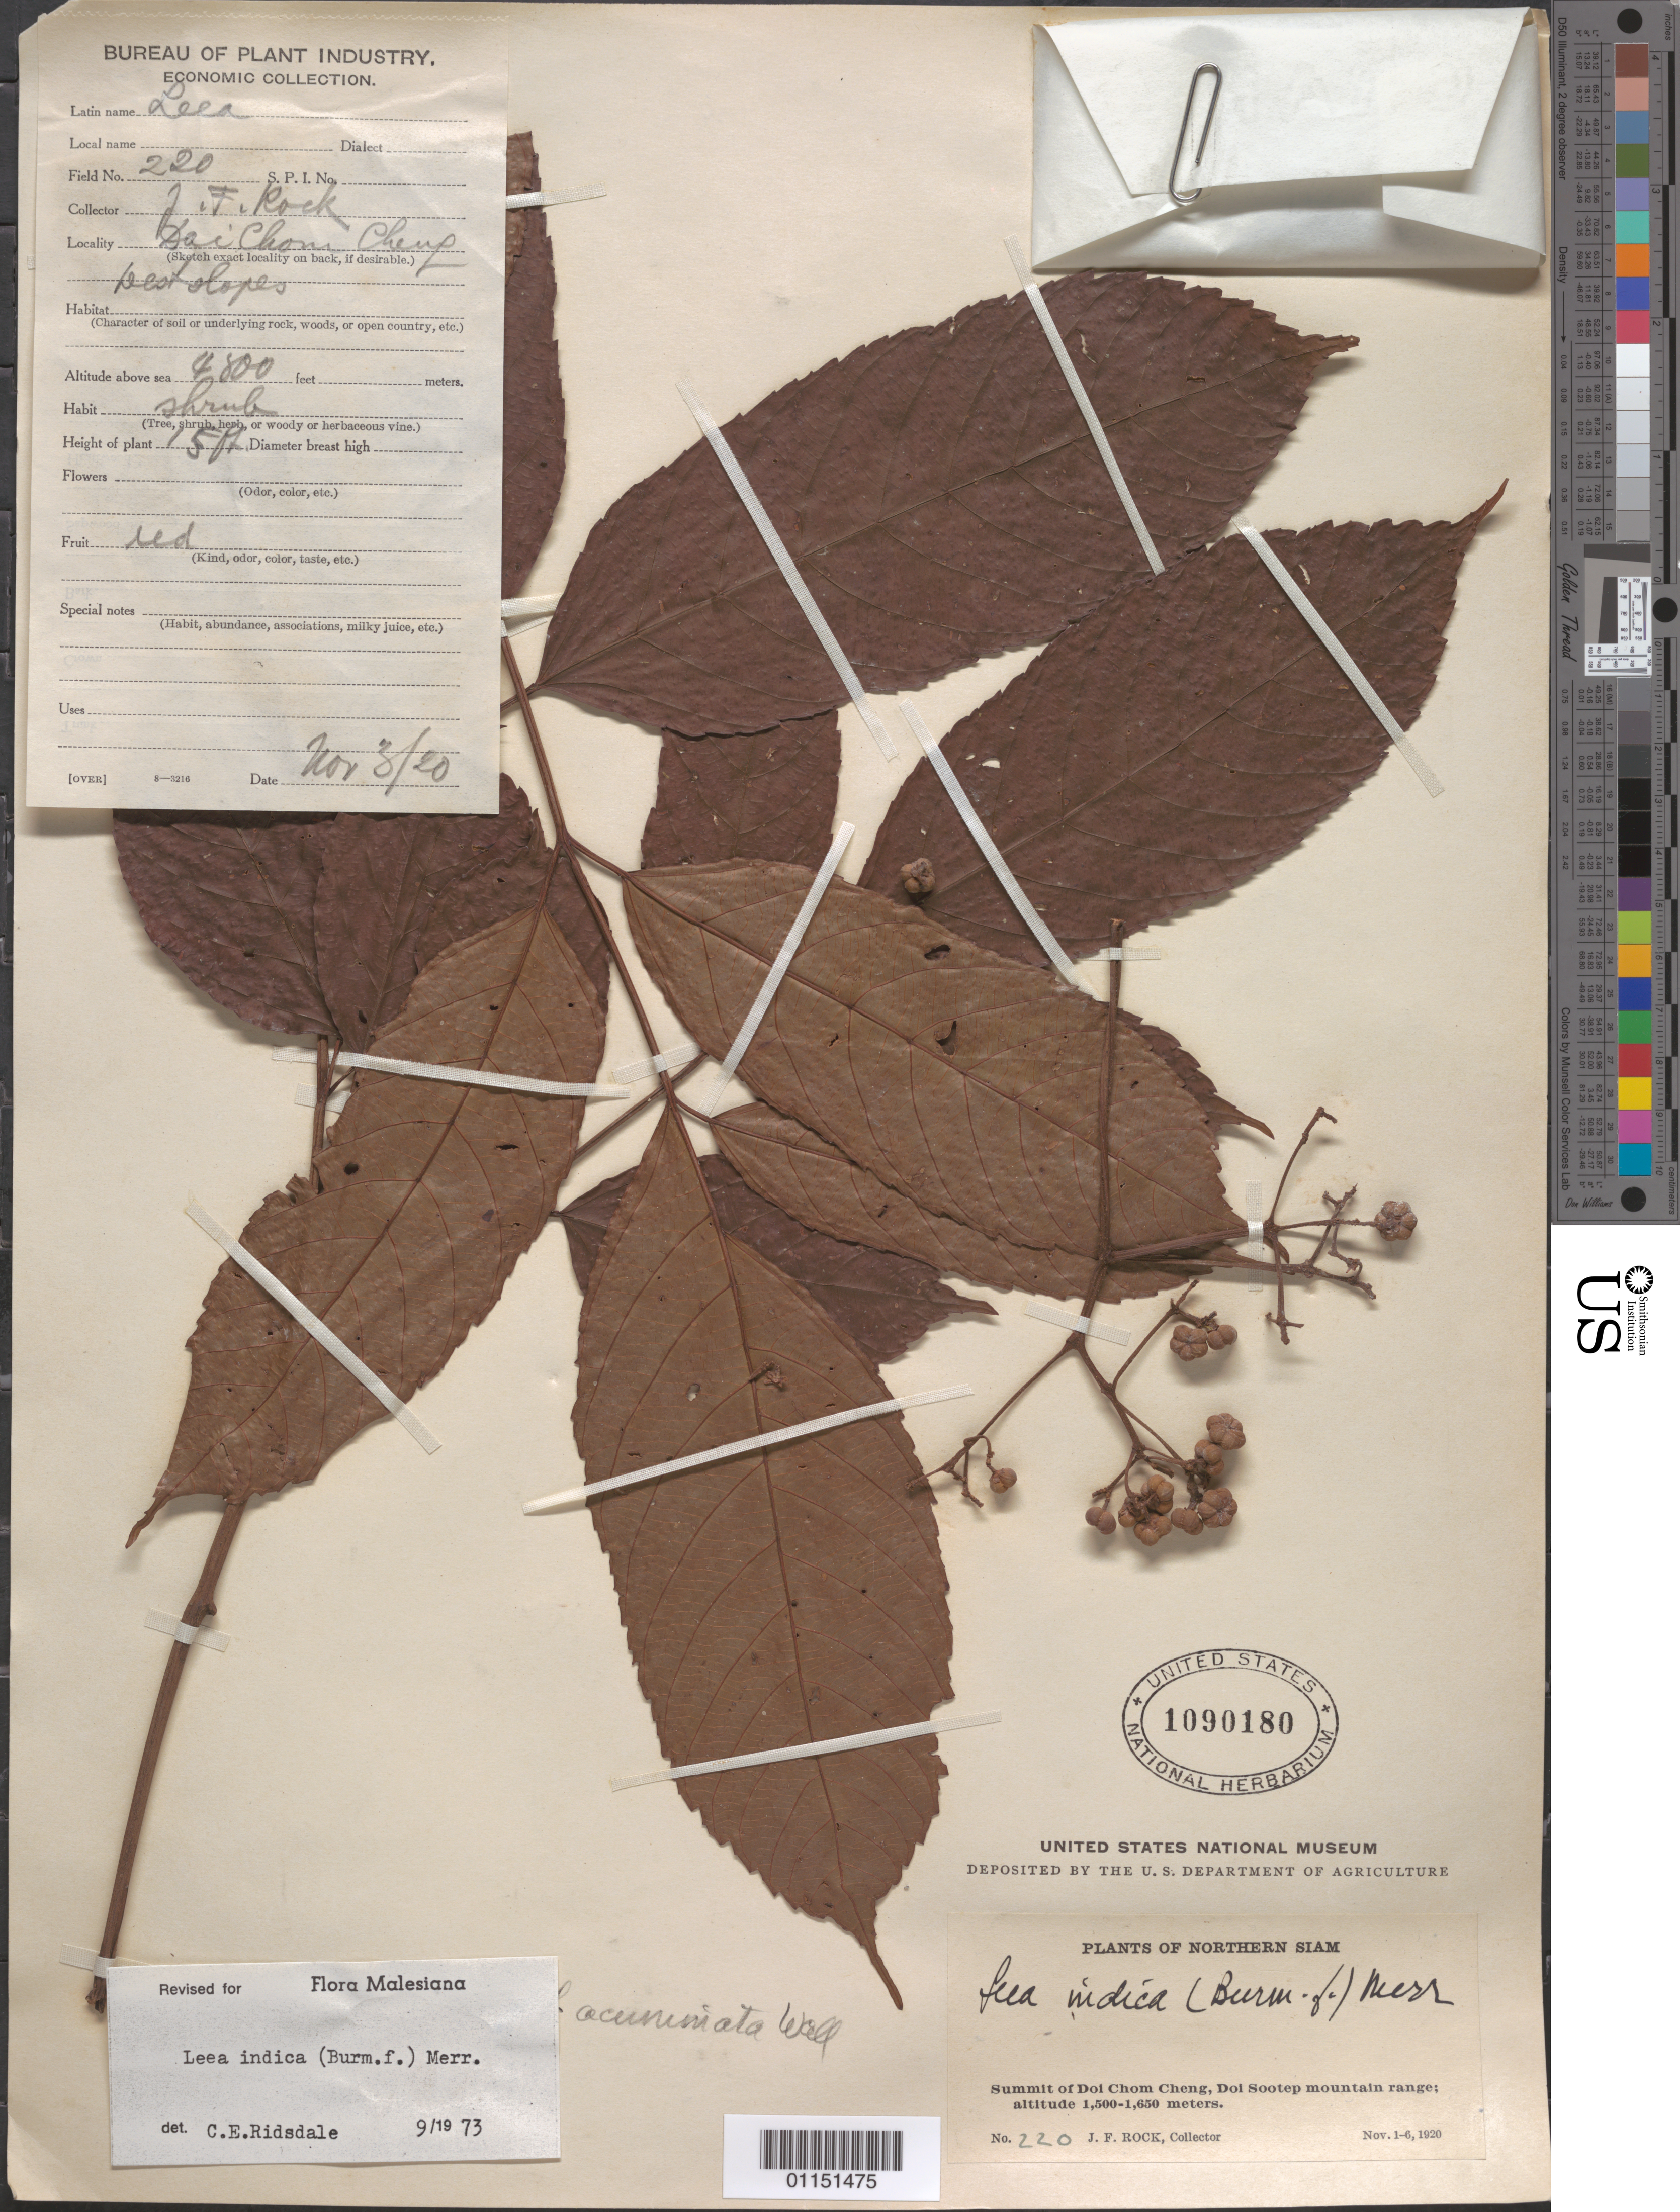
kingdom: Plantae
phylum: Tracheophyta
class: Magnoliopsida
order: Vitales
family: Vitaceae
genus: Leea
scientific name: Leea indica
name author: (Burm. f.) Merr.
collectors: J. F. Rock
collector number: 220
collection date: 1920-11-01/1920-11-06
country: Thailand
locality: Summit of Doi Chom Cheng, Doi Sootep Mt Range.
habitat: Shrub.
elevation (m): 1500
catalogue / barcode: US 1090180